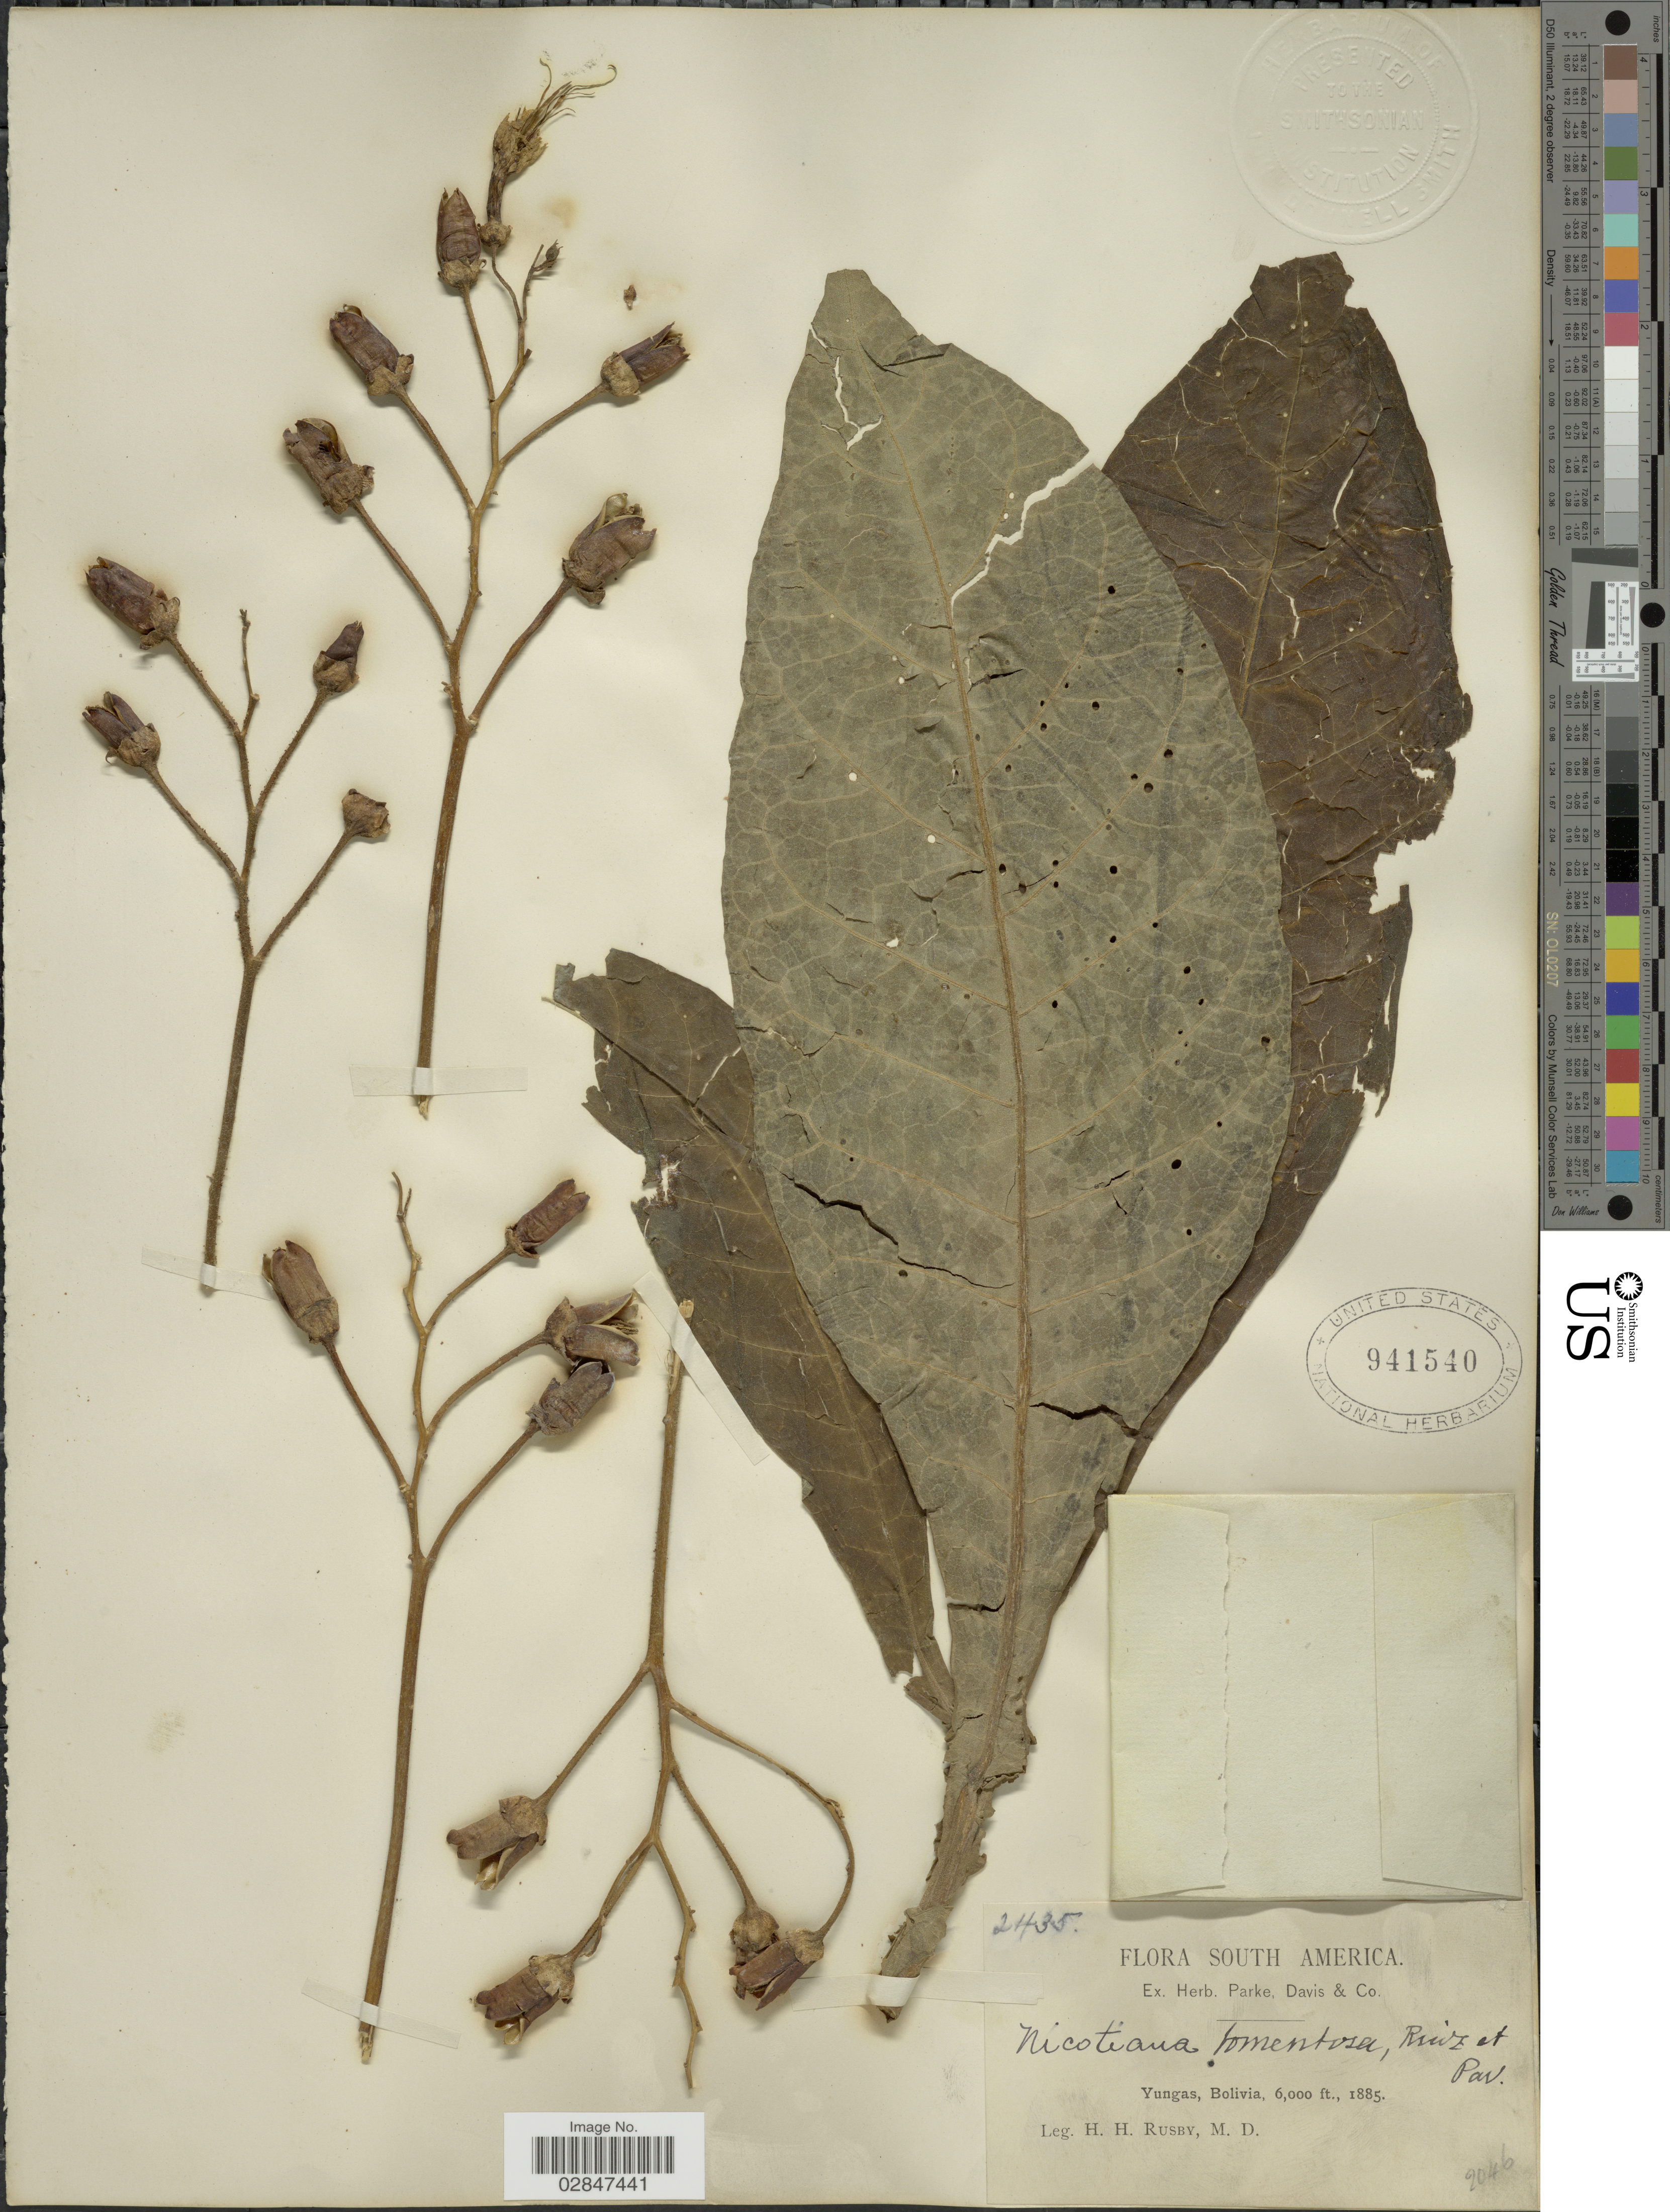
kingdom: Plantae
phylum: Tracheophyta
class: Magnoliopsida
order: Solanales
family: Solanaceae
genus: Nicotiana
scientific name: Nicotiana tomentosa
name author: Ruiz & Pav.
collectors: H. H. Rusby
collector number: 2435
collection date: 1885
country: Bolivia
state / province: La Paz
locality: Yungas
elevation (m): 1829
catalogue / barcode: US 941540